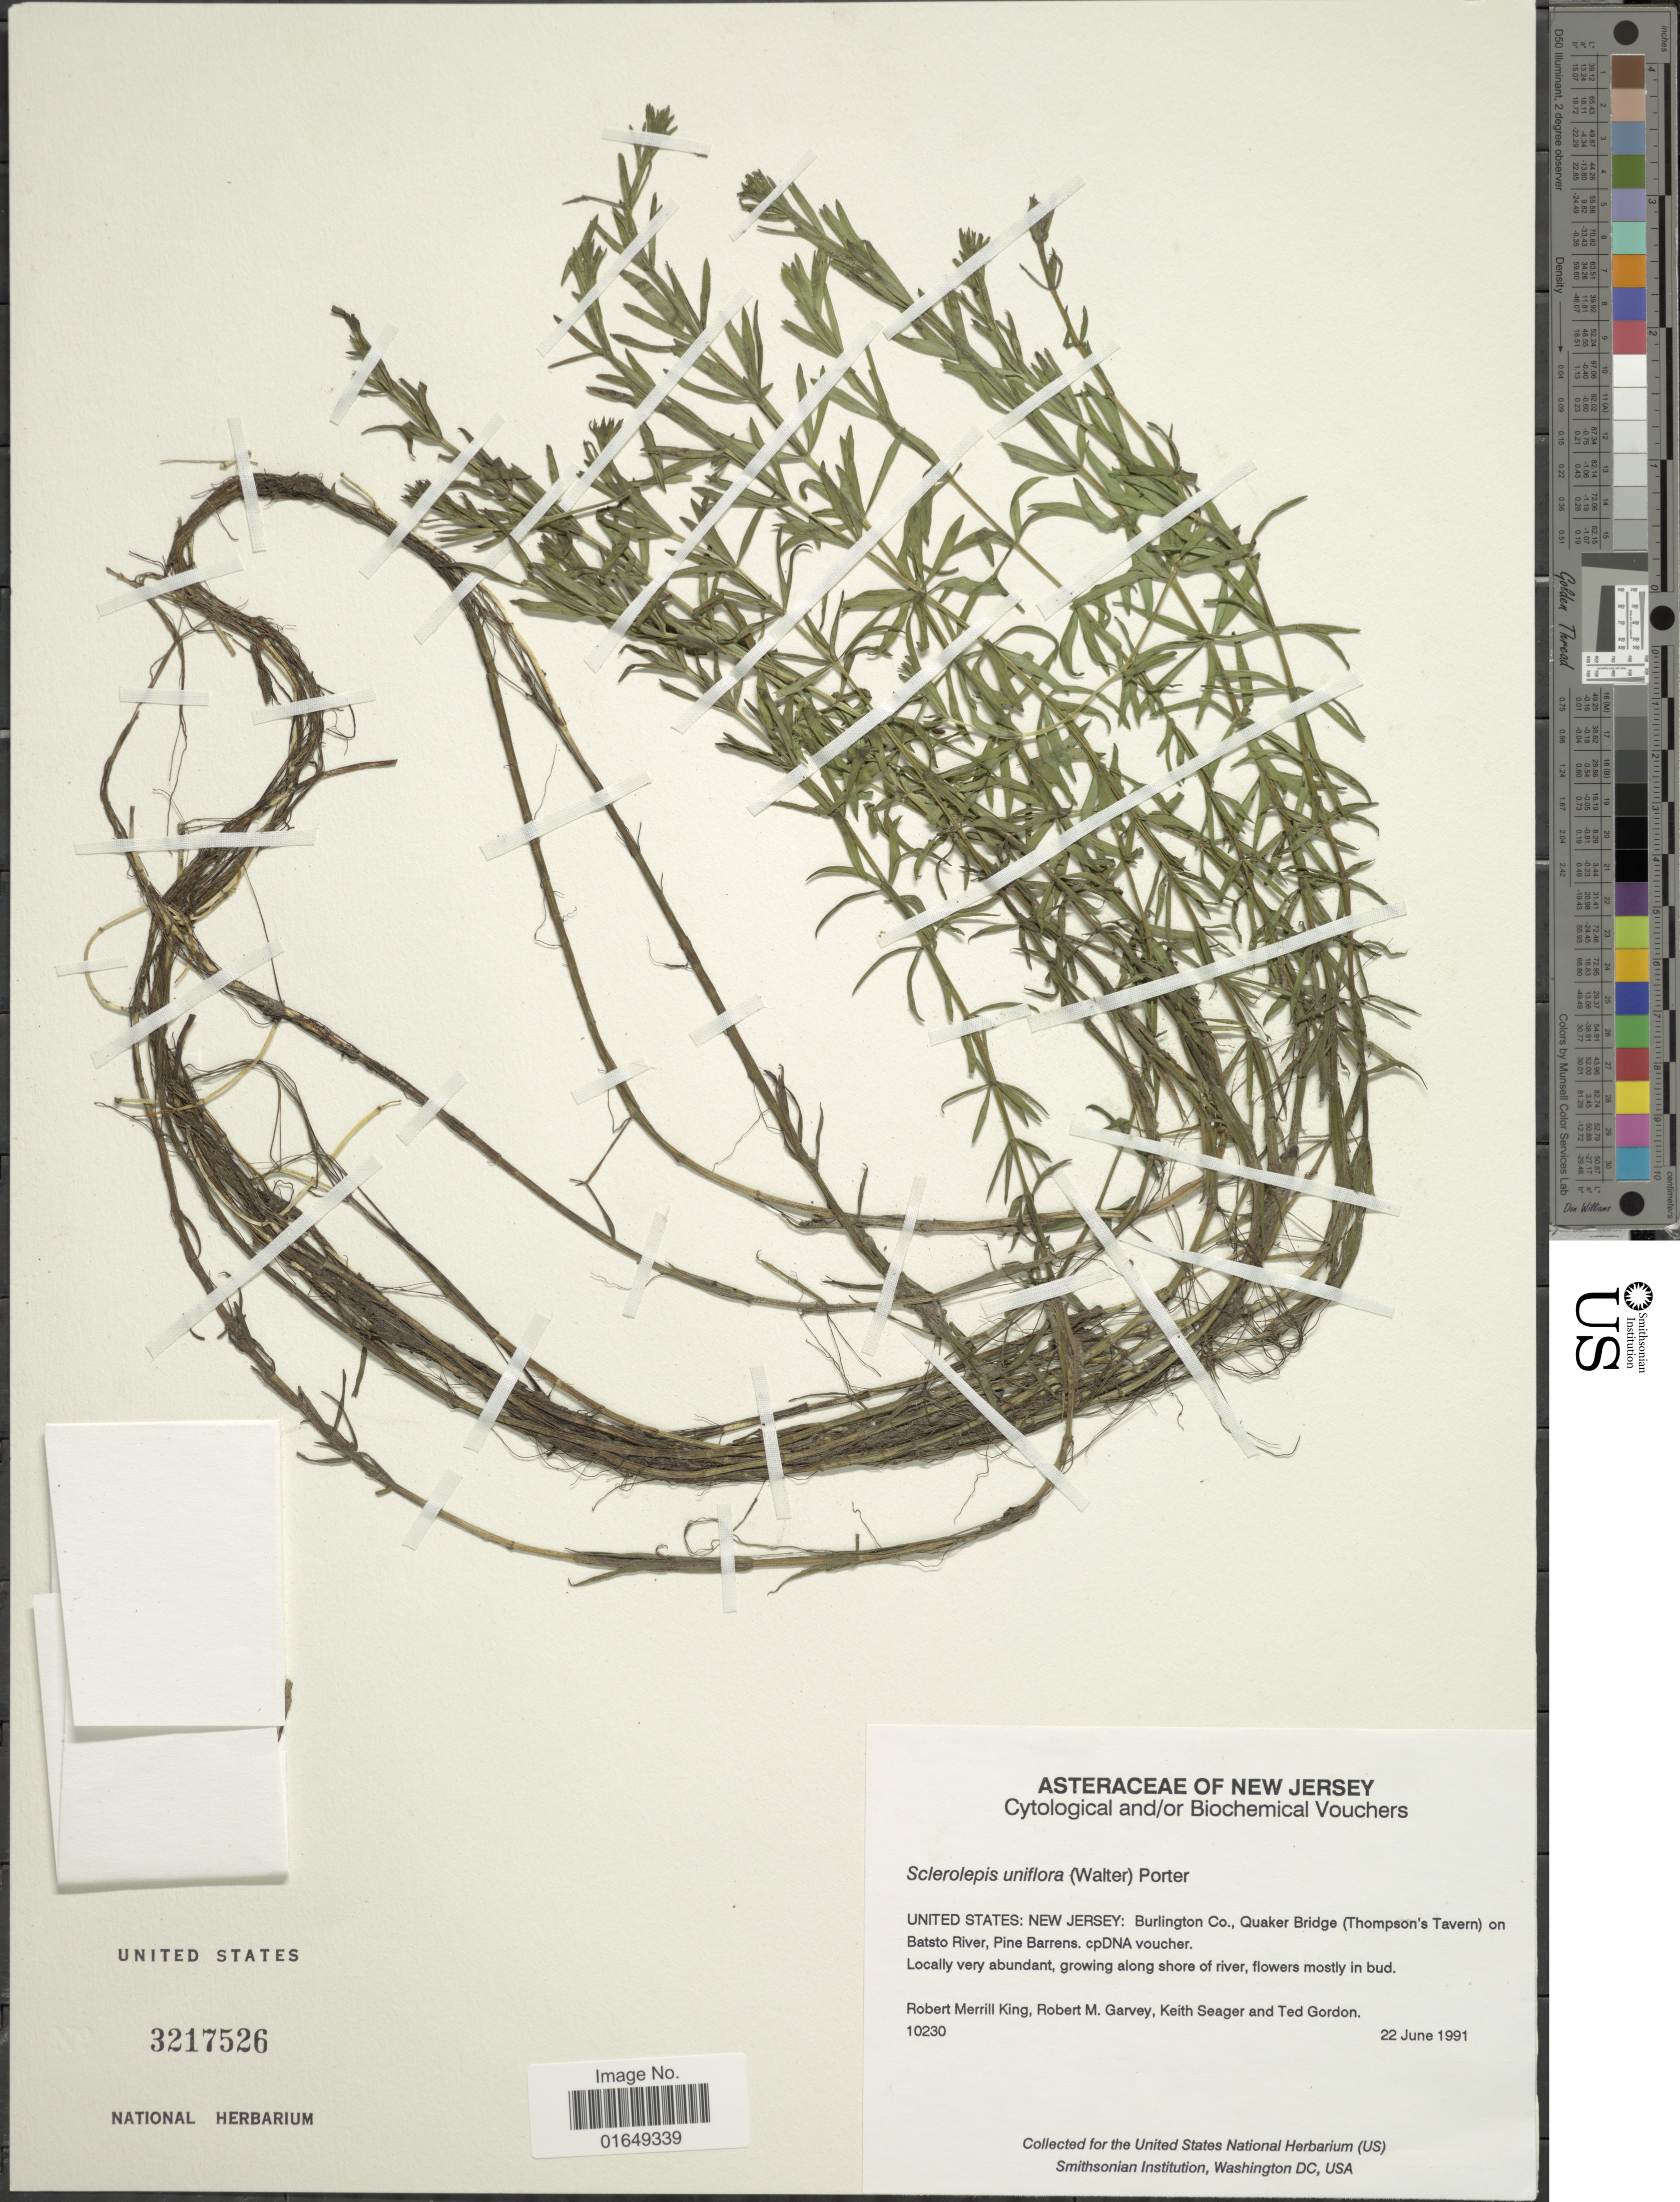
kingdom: Plantae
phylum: Tracheophyta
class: Magnoliopsida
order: Asterales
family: Asteraceae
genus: Sclerolepis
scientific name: Sclerolepis uniflora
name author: (Walter) Britton et al.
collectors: R. M. King, R. Garvey, K. Seager & T. Gordon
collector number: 10230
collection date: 1991-06-22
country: United States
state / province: New Jersey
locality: Burlington Co., Quaker Bridge (Thompson's Tavern) on Batsto River, Pine Barrens, cpDNA voucher, growing along shore of river.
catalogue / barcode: US 3217526